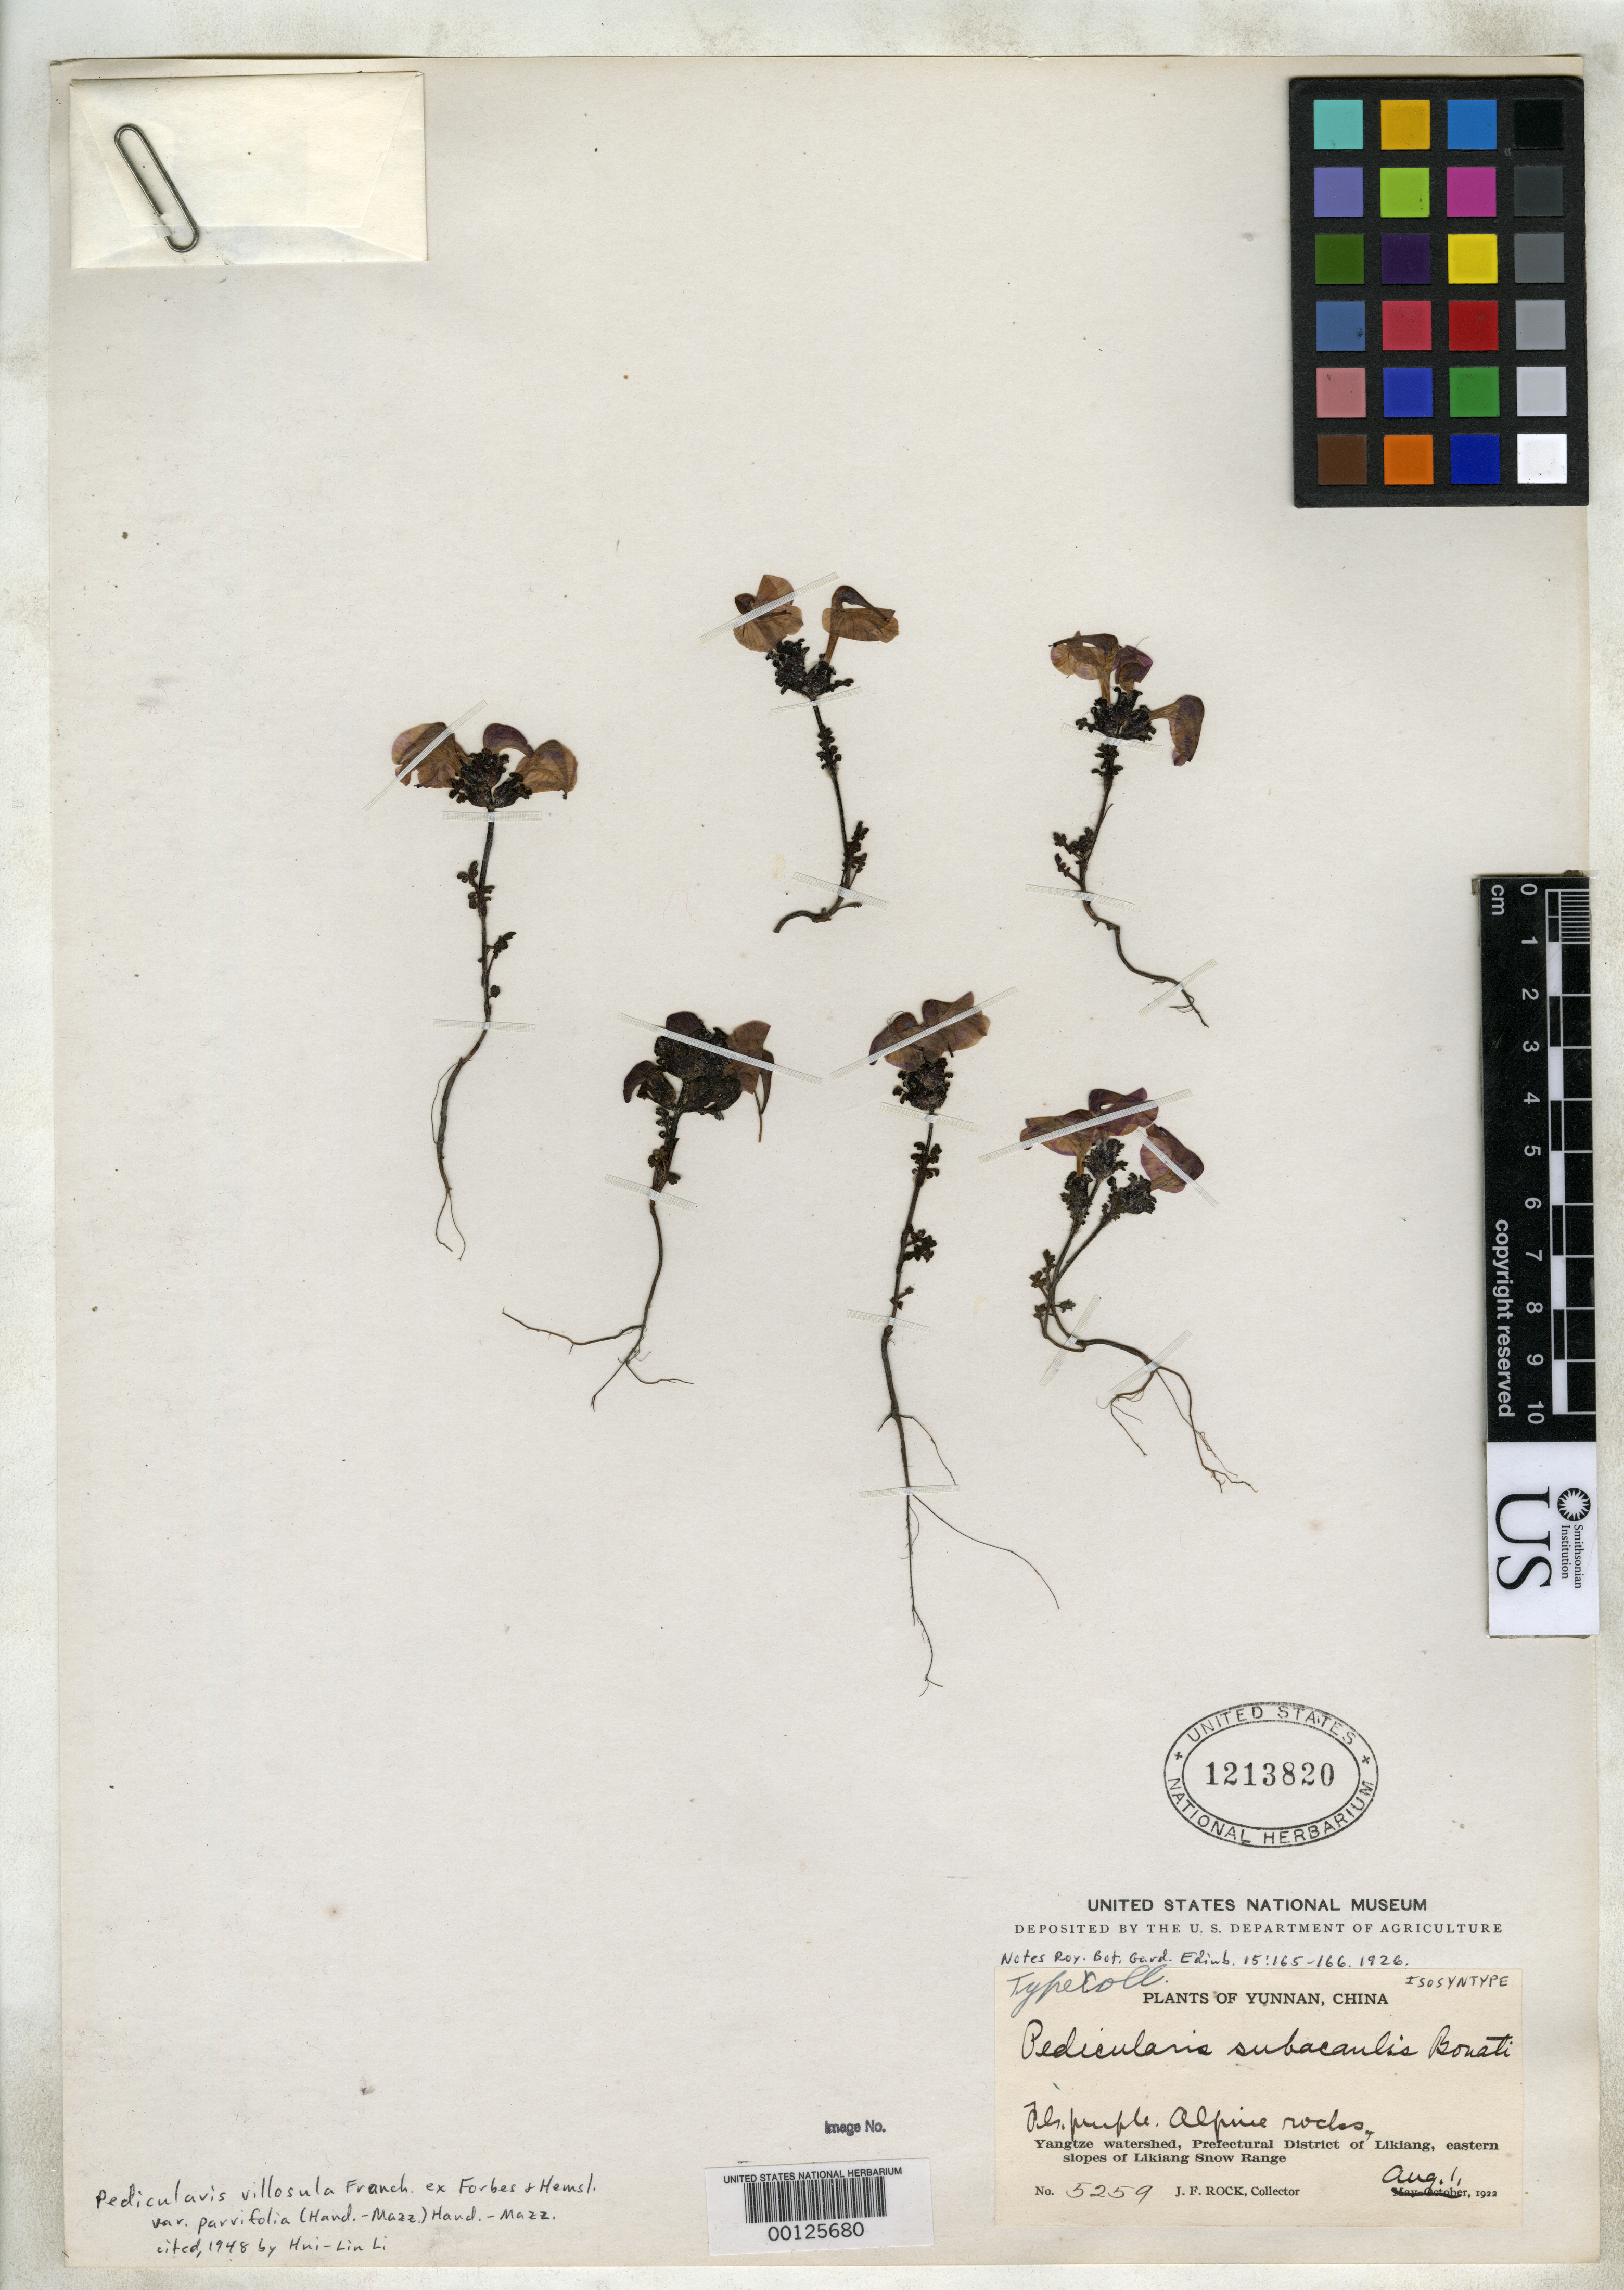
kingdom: Plantae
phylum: Tracheophyta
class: Magnoliopsida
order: Lamiales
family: Orobanchaceae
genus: Pedicularis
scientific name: Pedicularis subacaulis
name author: Bonati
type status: Isosyntype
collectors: J. F. Rock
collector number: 5259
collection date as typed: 01 Aug 1922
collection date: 1922-08-01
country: China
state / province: Yunnan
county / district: Likiang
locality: Likiang snow range.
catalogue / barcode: US 1213820